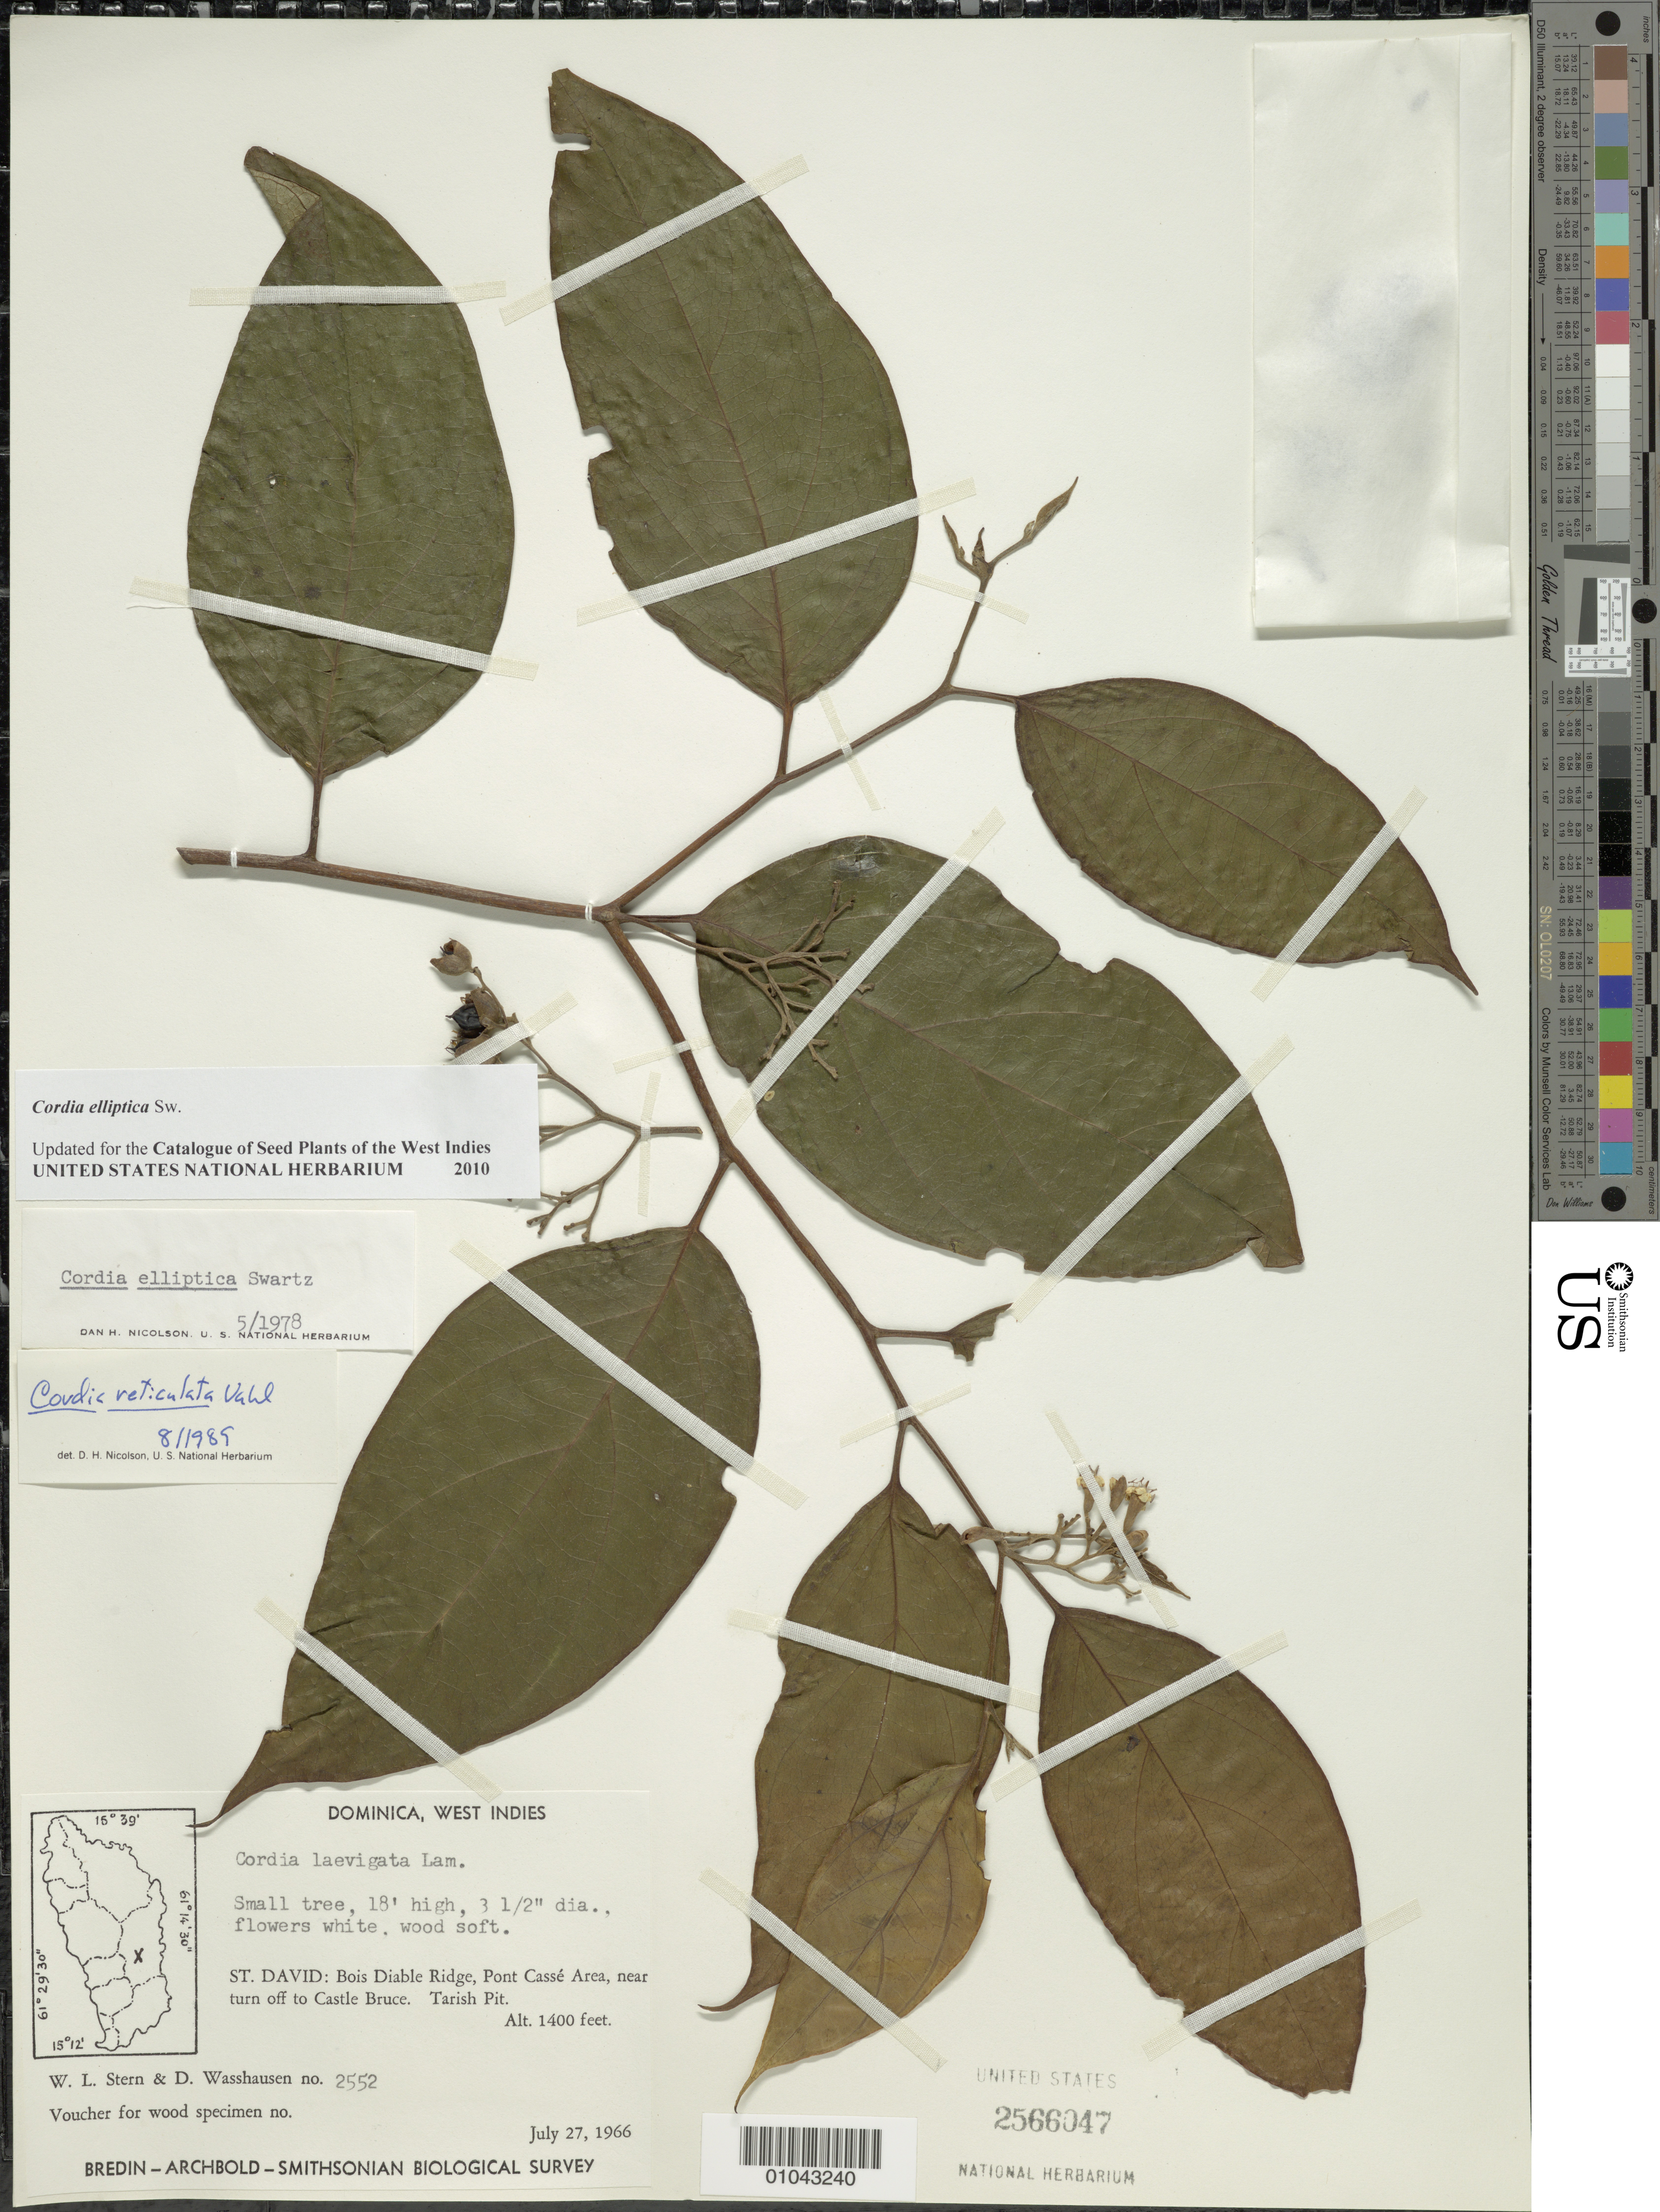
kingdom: Plantae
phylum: Tracheophyta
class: Magnoliopsida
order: Boraginales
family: Cordiaceae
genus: Cordia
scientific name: Cordia elliptica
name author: Sw.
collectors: W. L. Stern & D. C. Wasshausen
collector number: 2552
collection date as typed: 27 Jul 1966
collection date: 1966-07-27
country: Dominica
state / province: St. David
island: Dominica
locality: Bois Diable Ridge, pont Cassé area, near turn-off to Castle Bruce. Tarish Pit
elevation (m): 427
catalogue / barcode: US 2566047